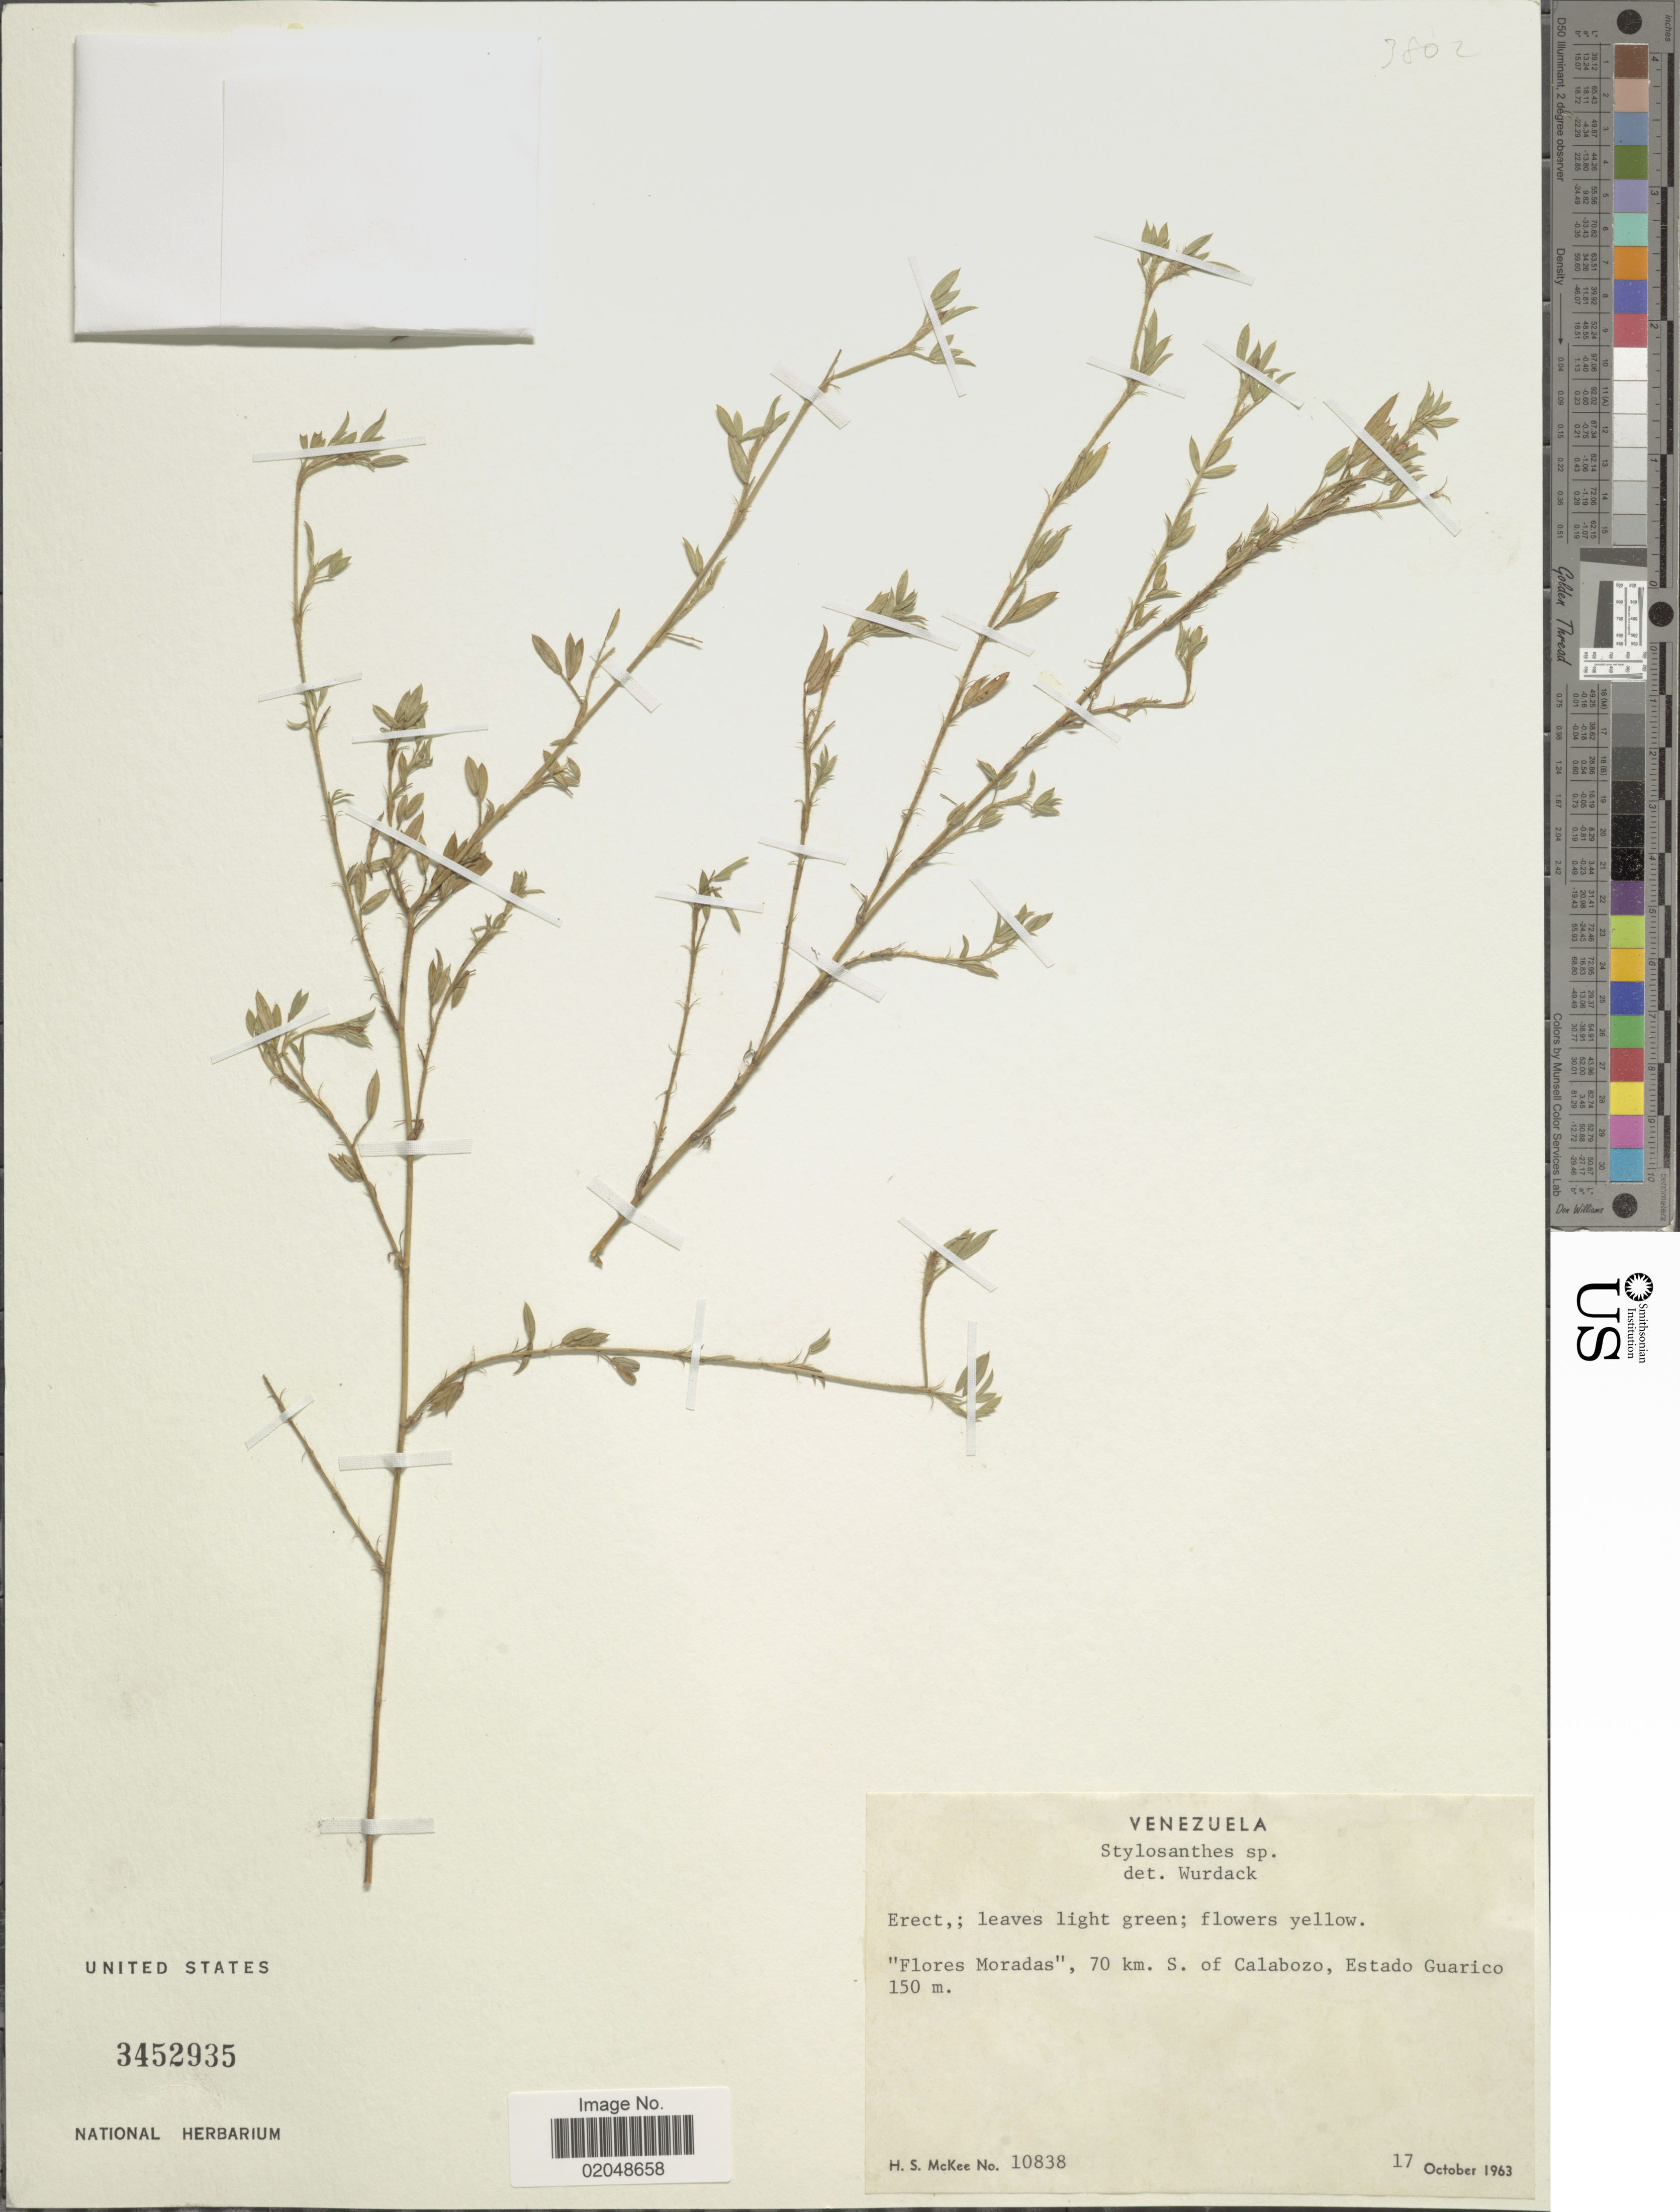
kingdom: Plantae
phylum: Tracheophyta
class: Magnoliopsida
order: Fabales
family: Fabaceae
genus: Stylosanthes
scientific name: Stylosanthes sp.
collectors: H. S. McKee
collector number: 10838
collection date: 1963-10-17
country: Venezuela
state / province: Guárico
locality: Flores Moradas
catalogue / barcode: US 3452935